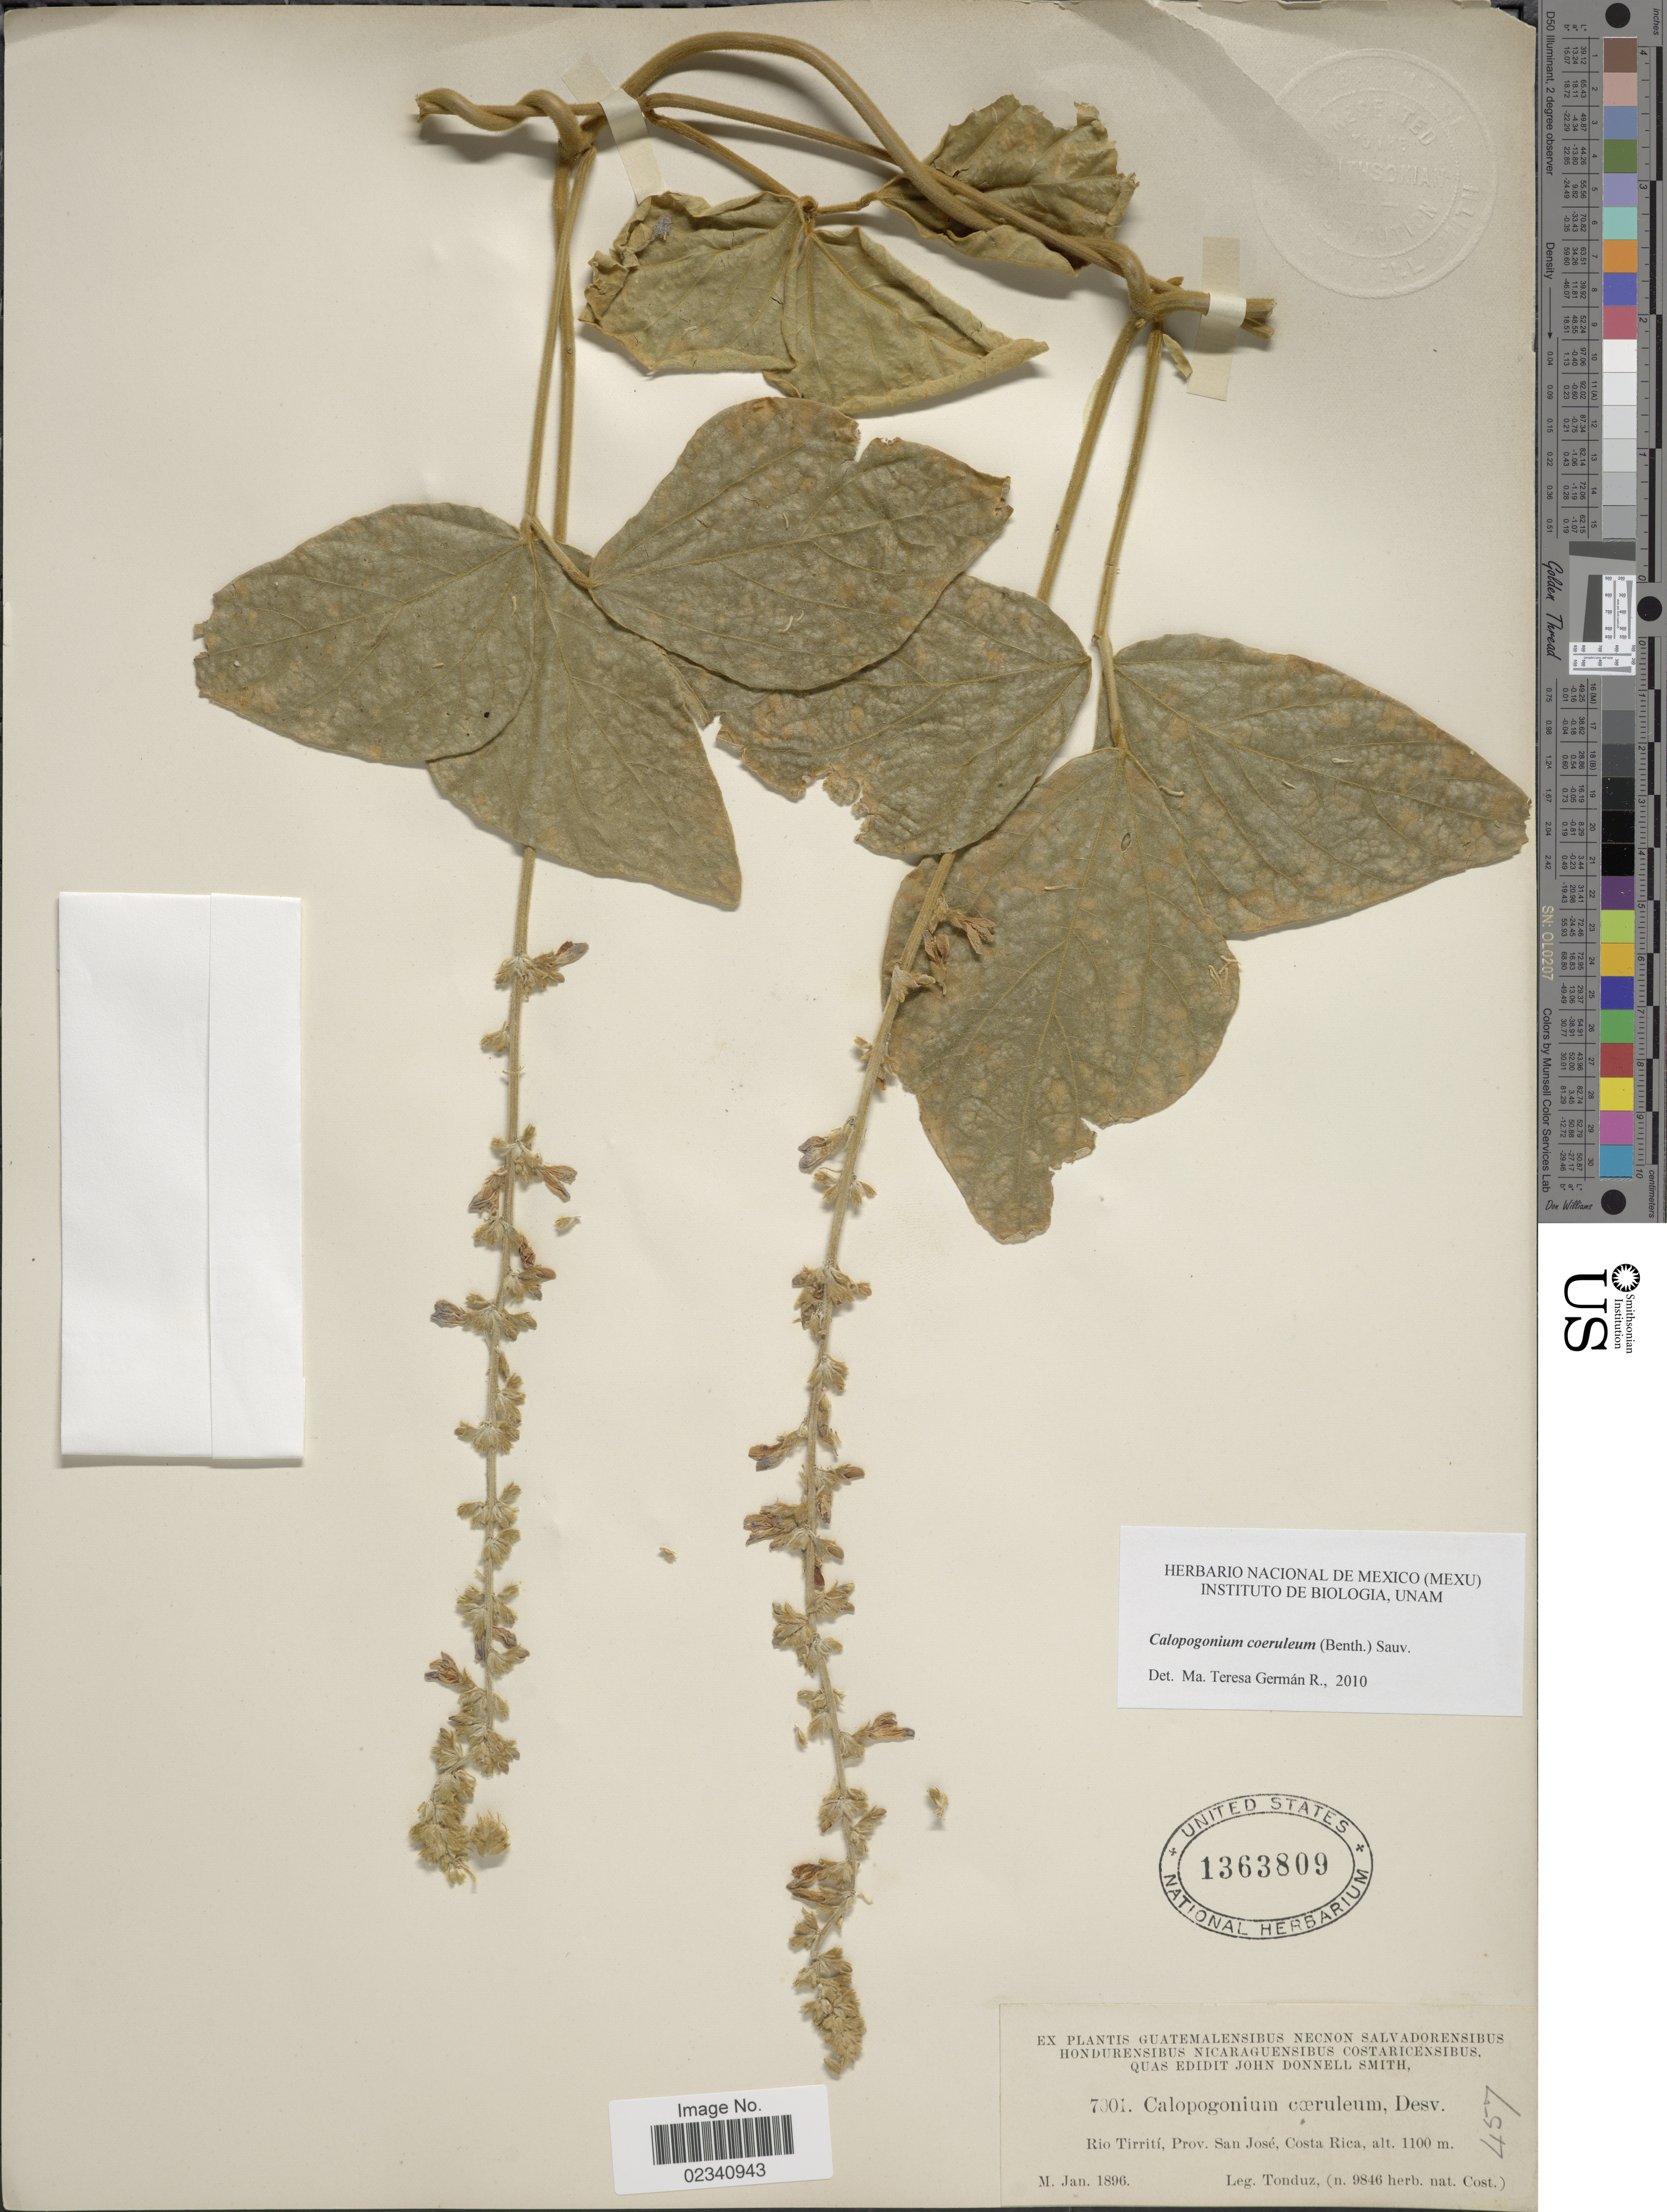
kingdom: Plantae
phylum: Tracheophyta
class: Magnoliopsida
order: Fabales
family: Fabaceae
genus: Calopogonium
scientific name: Calopogonium caeruleum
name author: (Benth.) C. Wright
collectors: A. Tonduz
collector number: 7001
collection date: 1896-01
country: Costa Rica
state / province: San José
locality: Rio Tirriti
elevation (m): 1100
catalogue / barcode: US 1363809